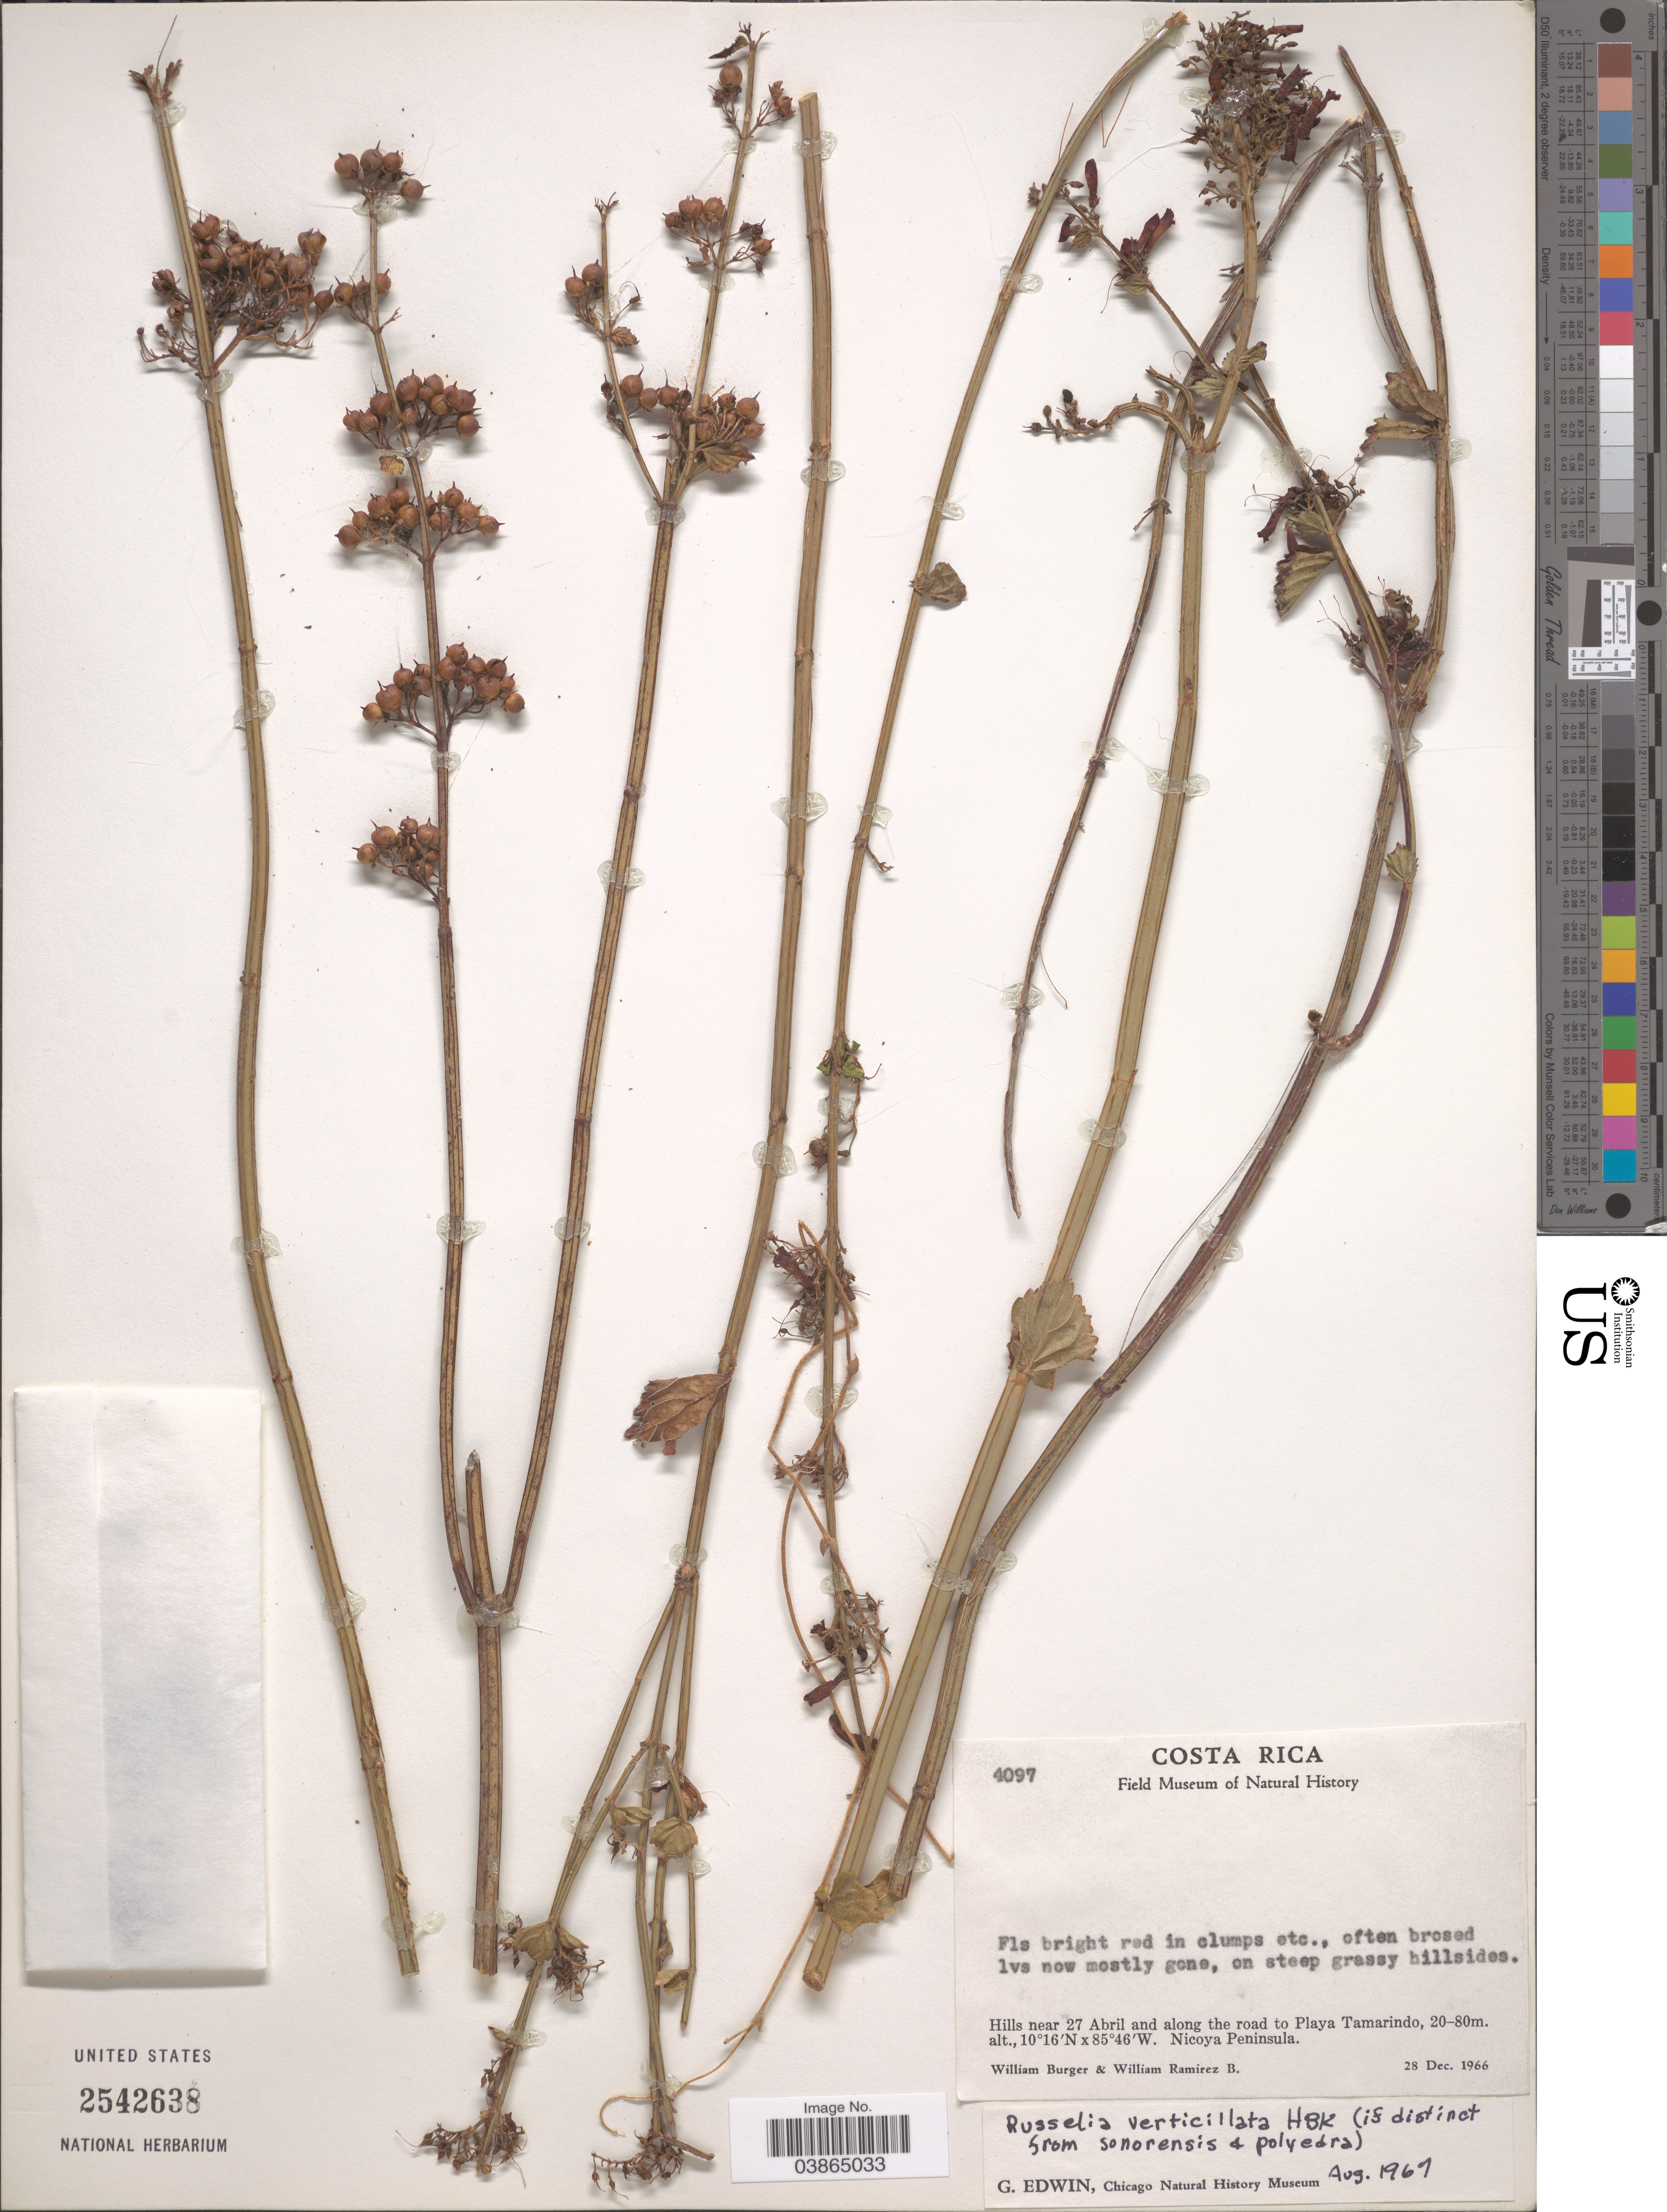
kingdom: Plantae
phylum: Tracheophyta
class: Magnoliopsida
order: Lamiales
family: Plantaginaceae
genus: Russelia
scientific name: Russelia sarmentosa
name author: Jacq.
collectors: W. Burger & W. Ramirez B.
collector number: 4097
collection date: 1966-12-28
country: Costa Rica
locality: Hills near 27 Abril and along the road to Playa Tamarindo. Nicoya Peninsula.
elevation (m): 20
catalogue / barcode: US 2542638